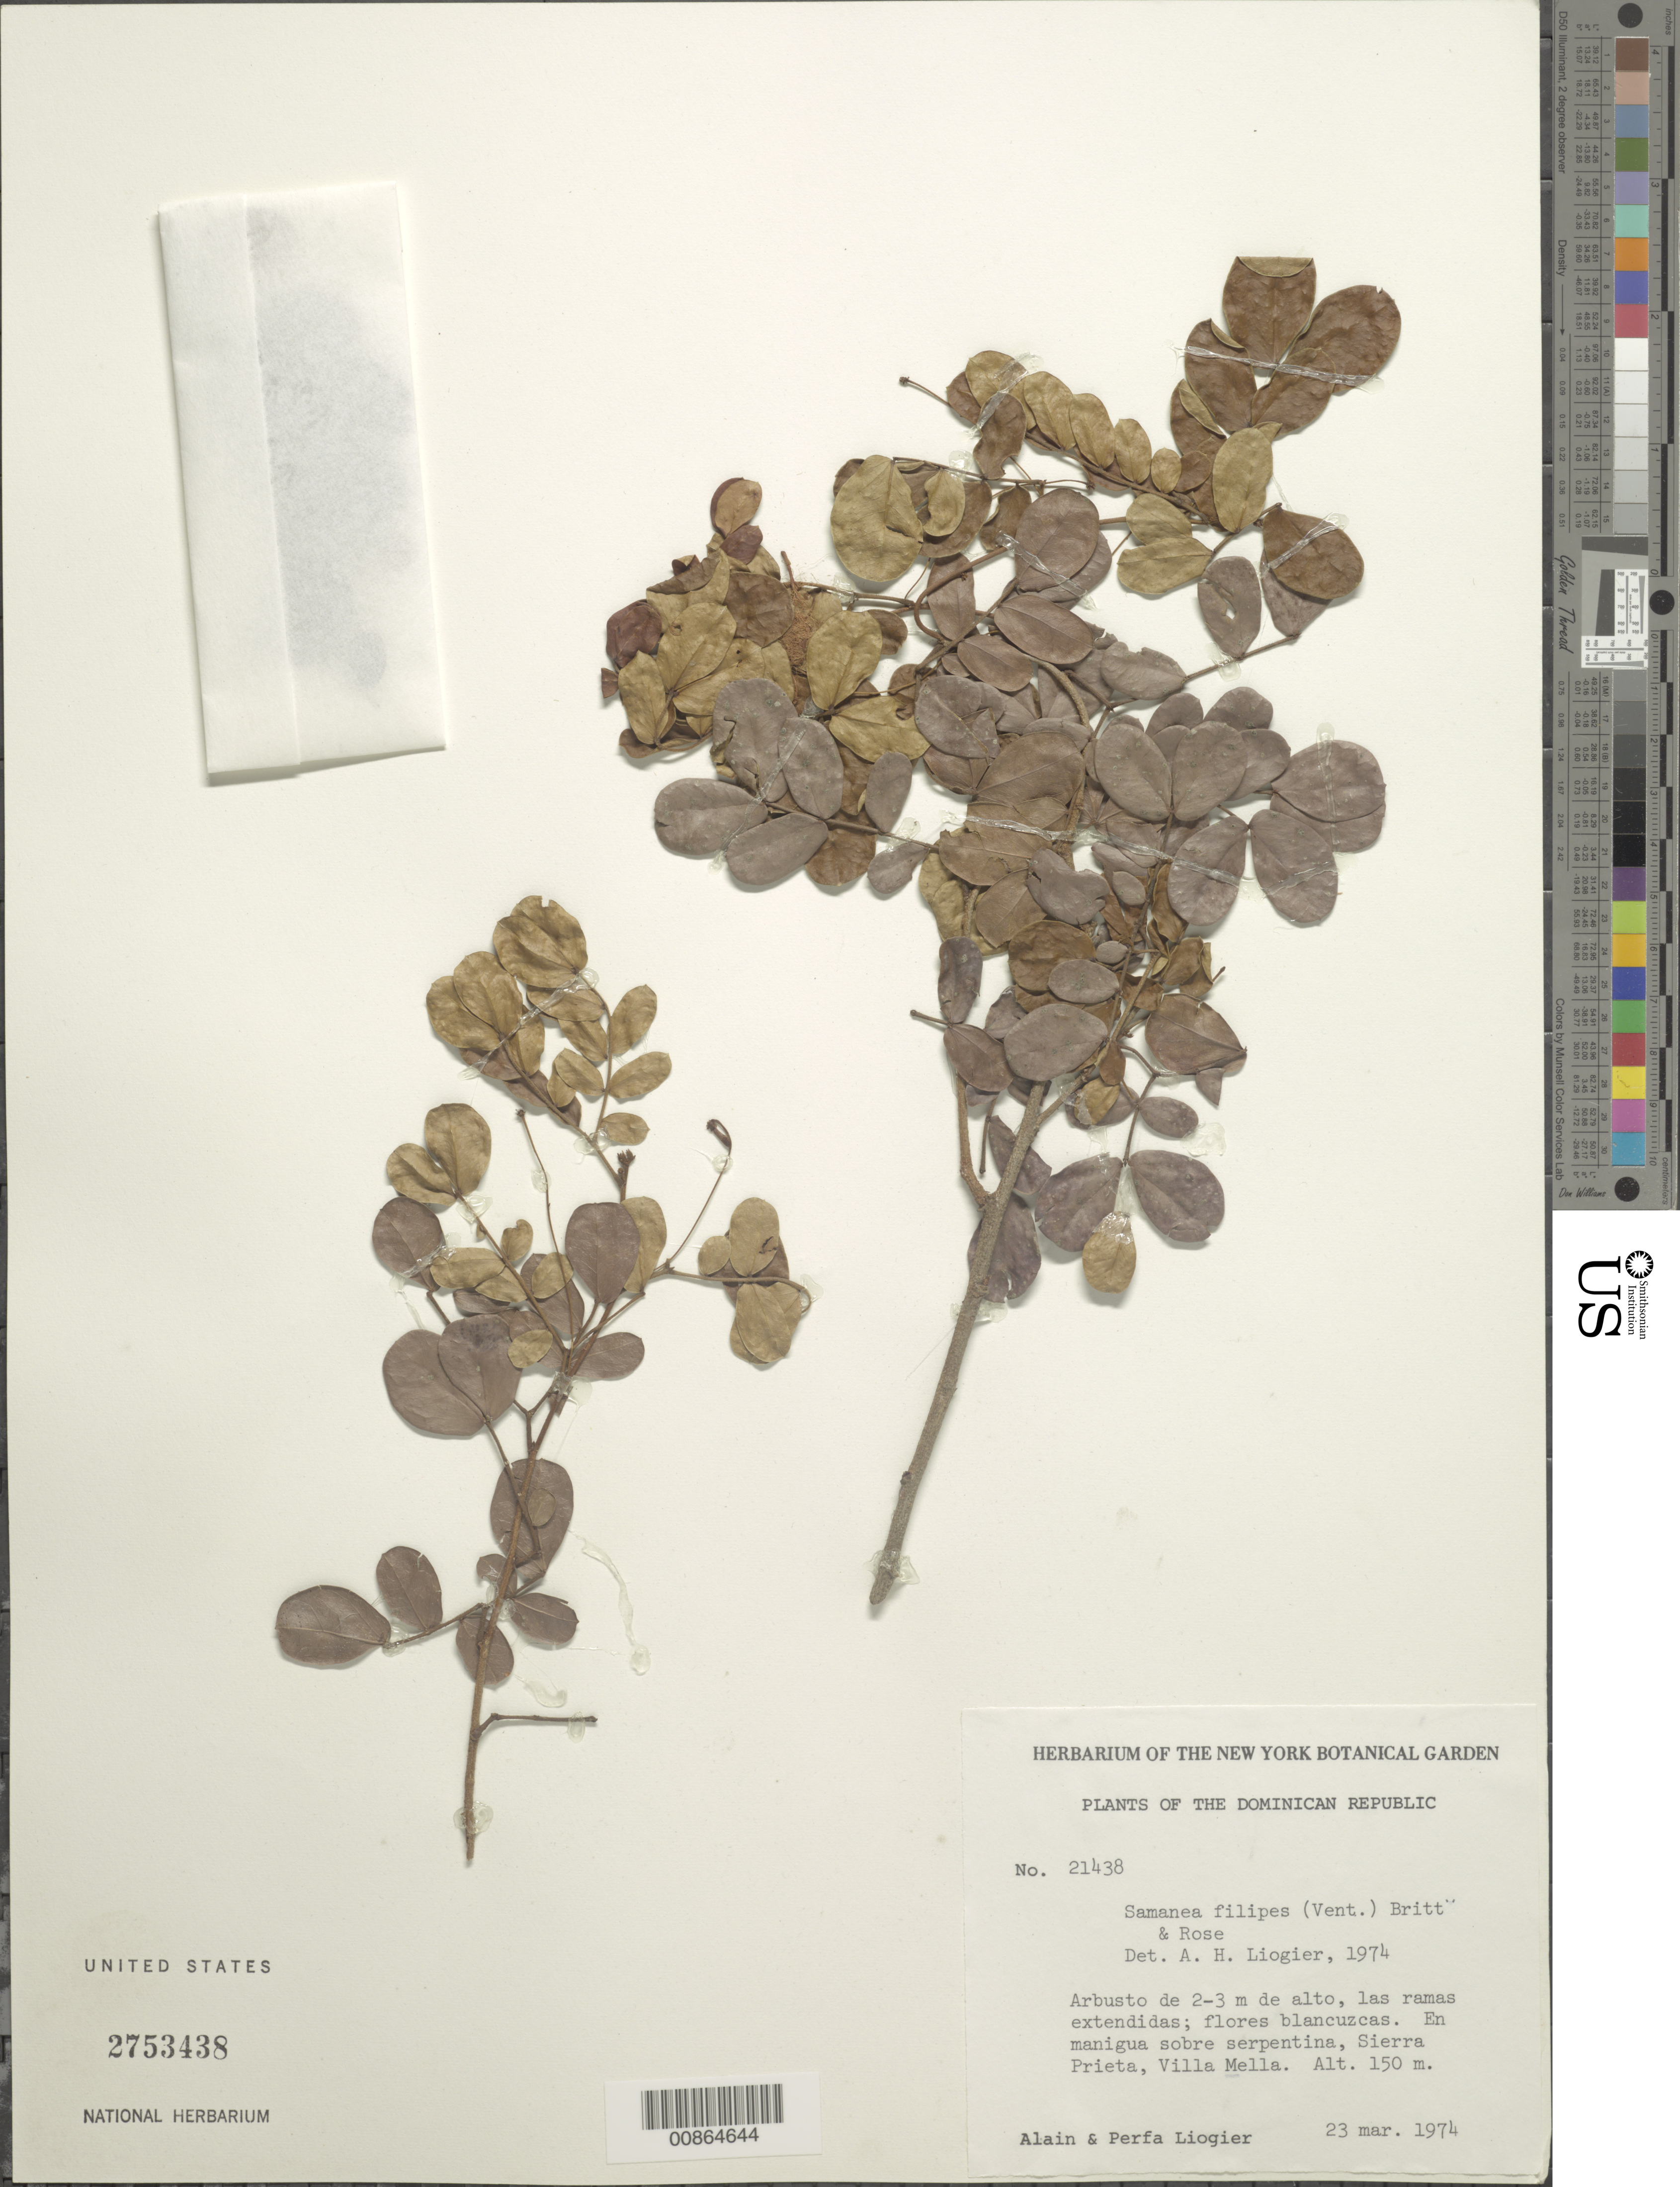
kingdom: Plantae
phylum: Tracheophyta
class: Magnoliopsida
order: Fabales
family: Fabaceae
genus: Pithecellobium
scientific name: Pithecellobium filipes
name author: (Vent.) Benth.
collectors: A. H. Liogier & M. P. Liogier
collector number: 21438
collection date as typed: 23 Mar 1974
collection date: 1974-03-23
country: Dominican Republic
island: Hispaniola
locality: Sierra Prieta, Villa Mella.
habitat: En manigua sobre serpentina.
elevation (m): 150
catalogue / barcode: US 2753438